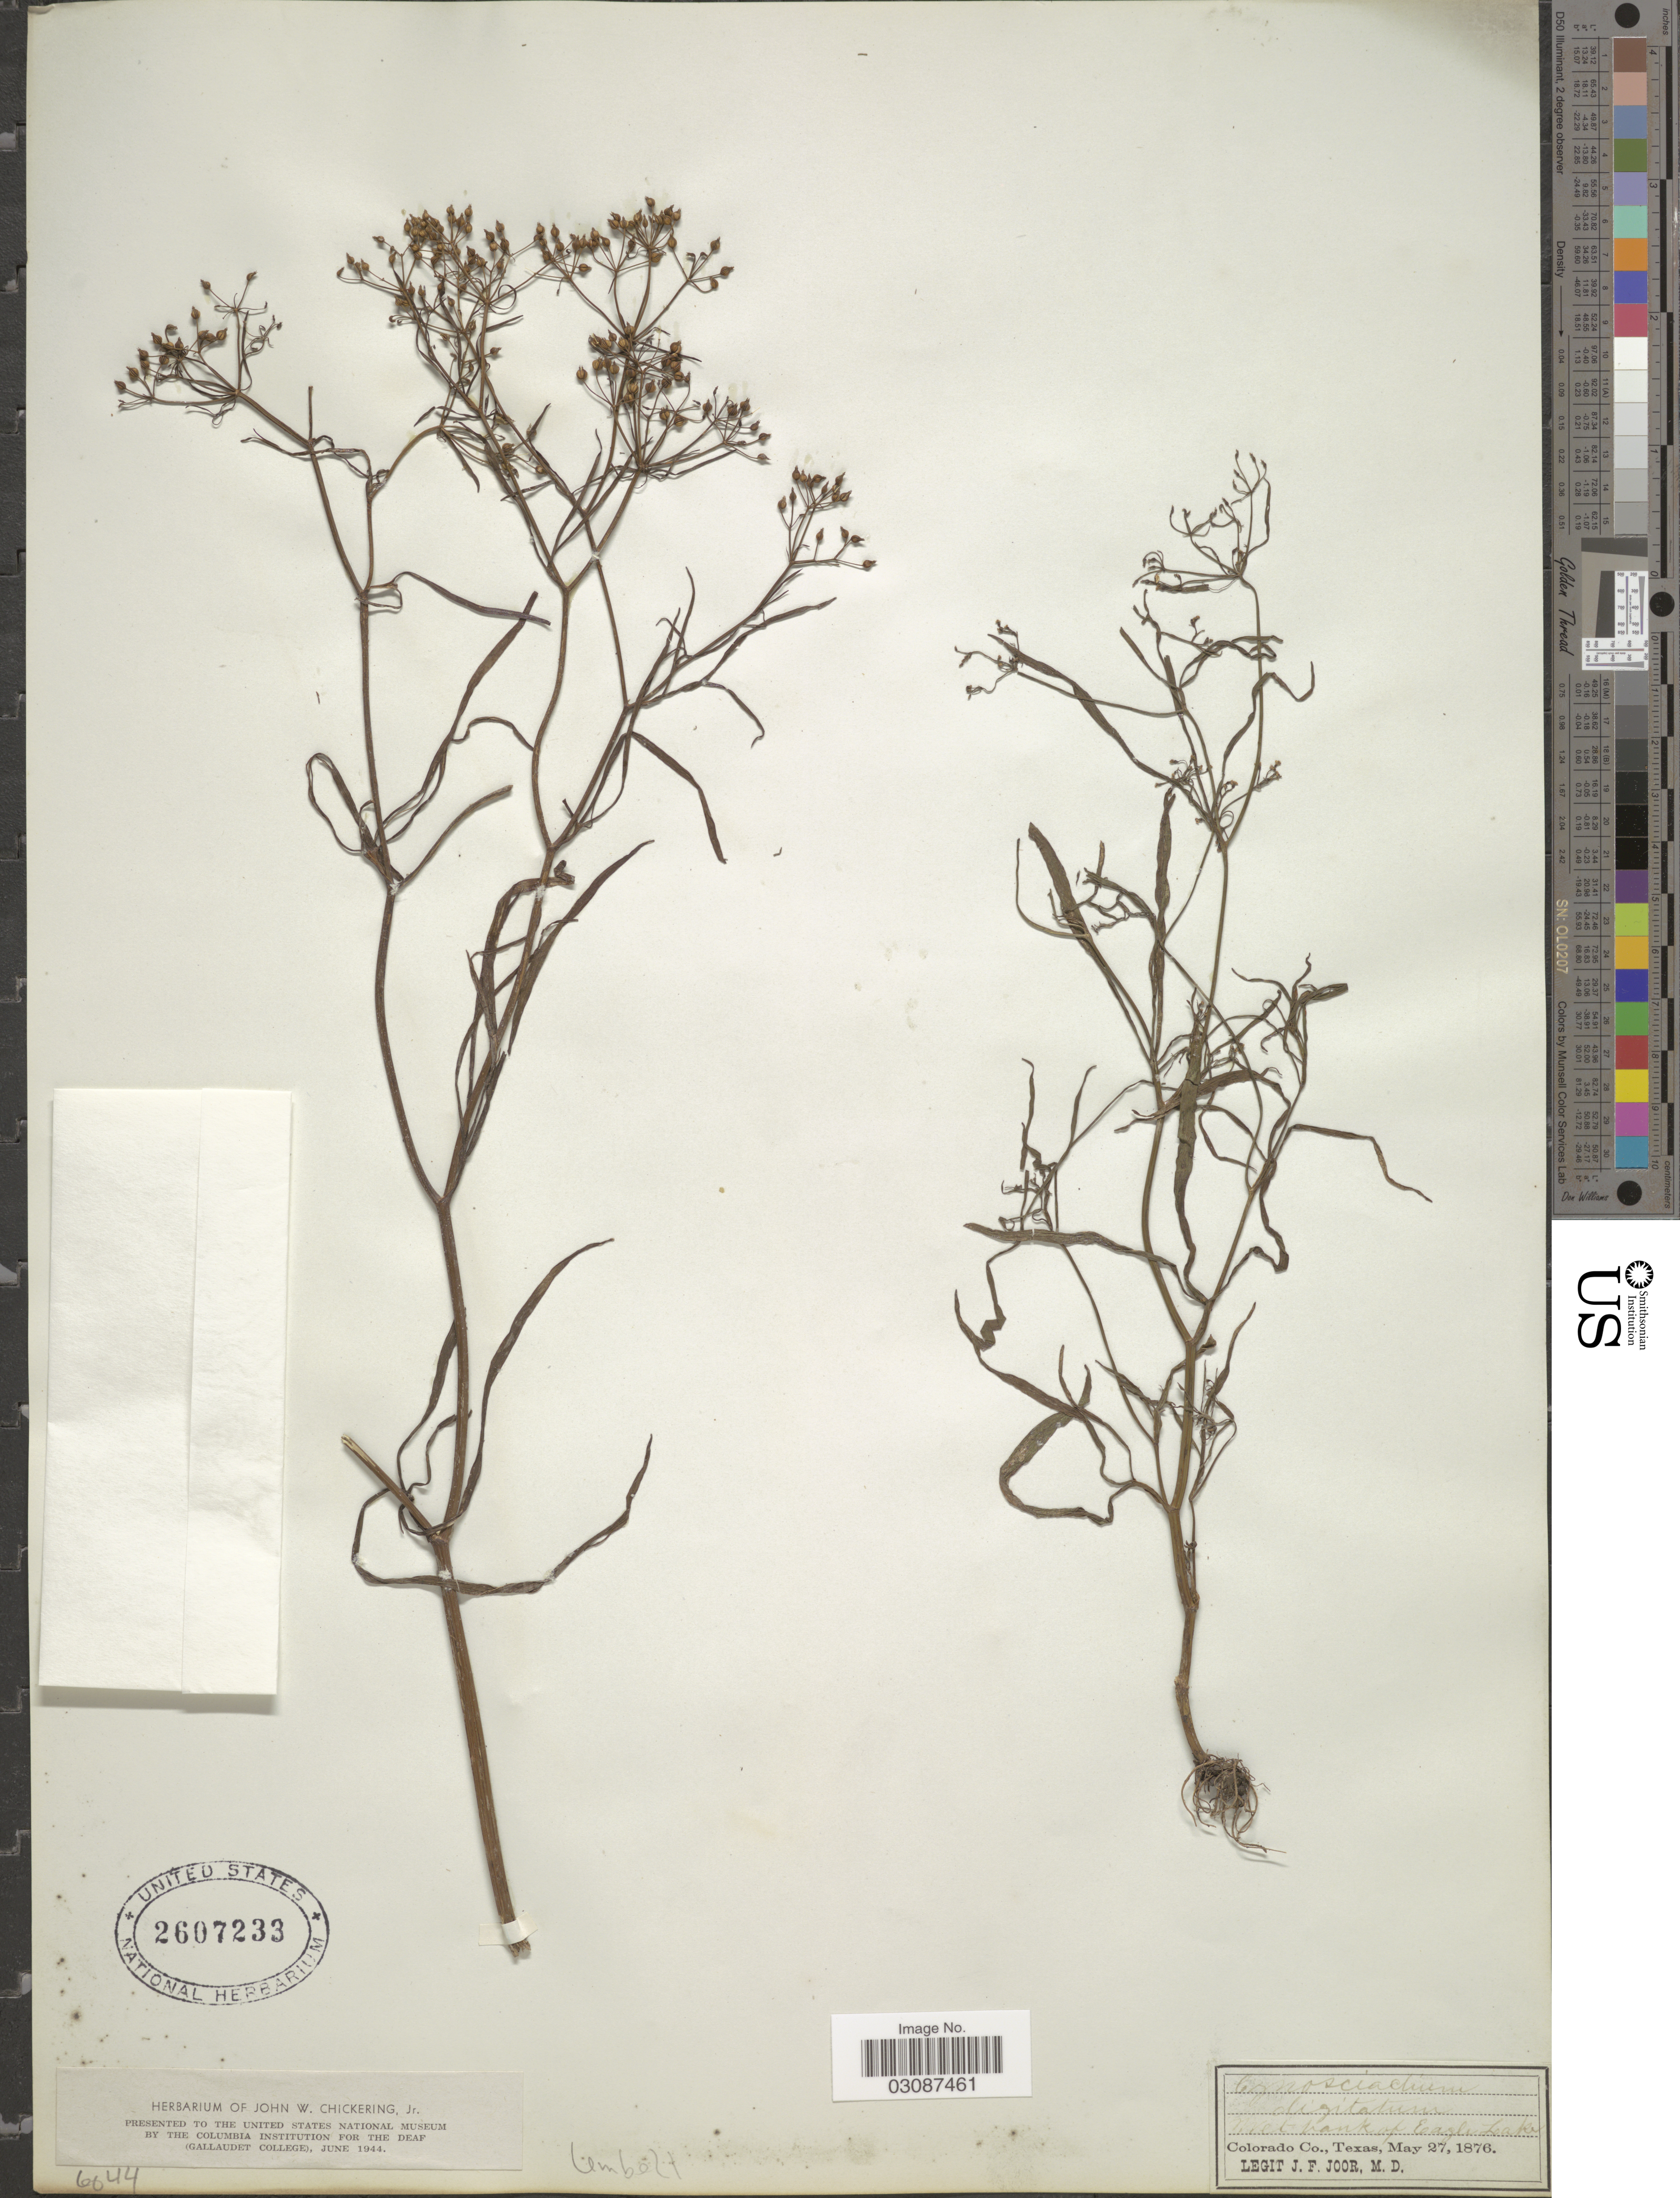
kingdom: Plantae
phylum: Tracheophyta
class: Magnoliopsida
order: Apiales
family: Apiaceae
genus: Cynosciadium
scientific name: Cynosciadium digitatum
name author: DC.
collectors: J. F. Joor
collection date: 1876-05-27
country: United States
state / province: Texas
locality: Wet bank of Eagle Lake. Colorado Co.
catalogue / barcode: US 2607233